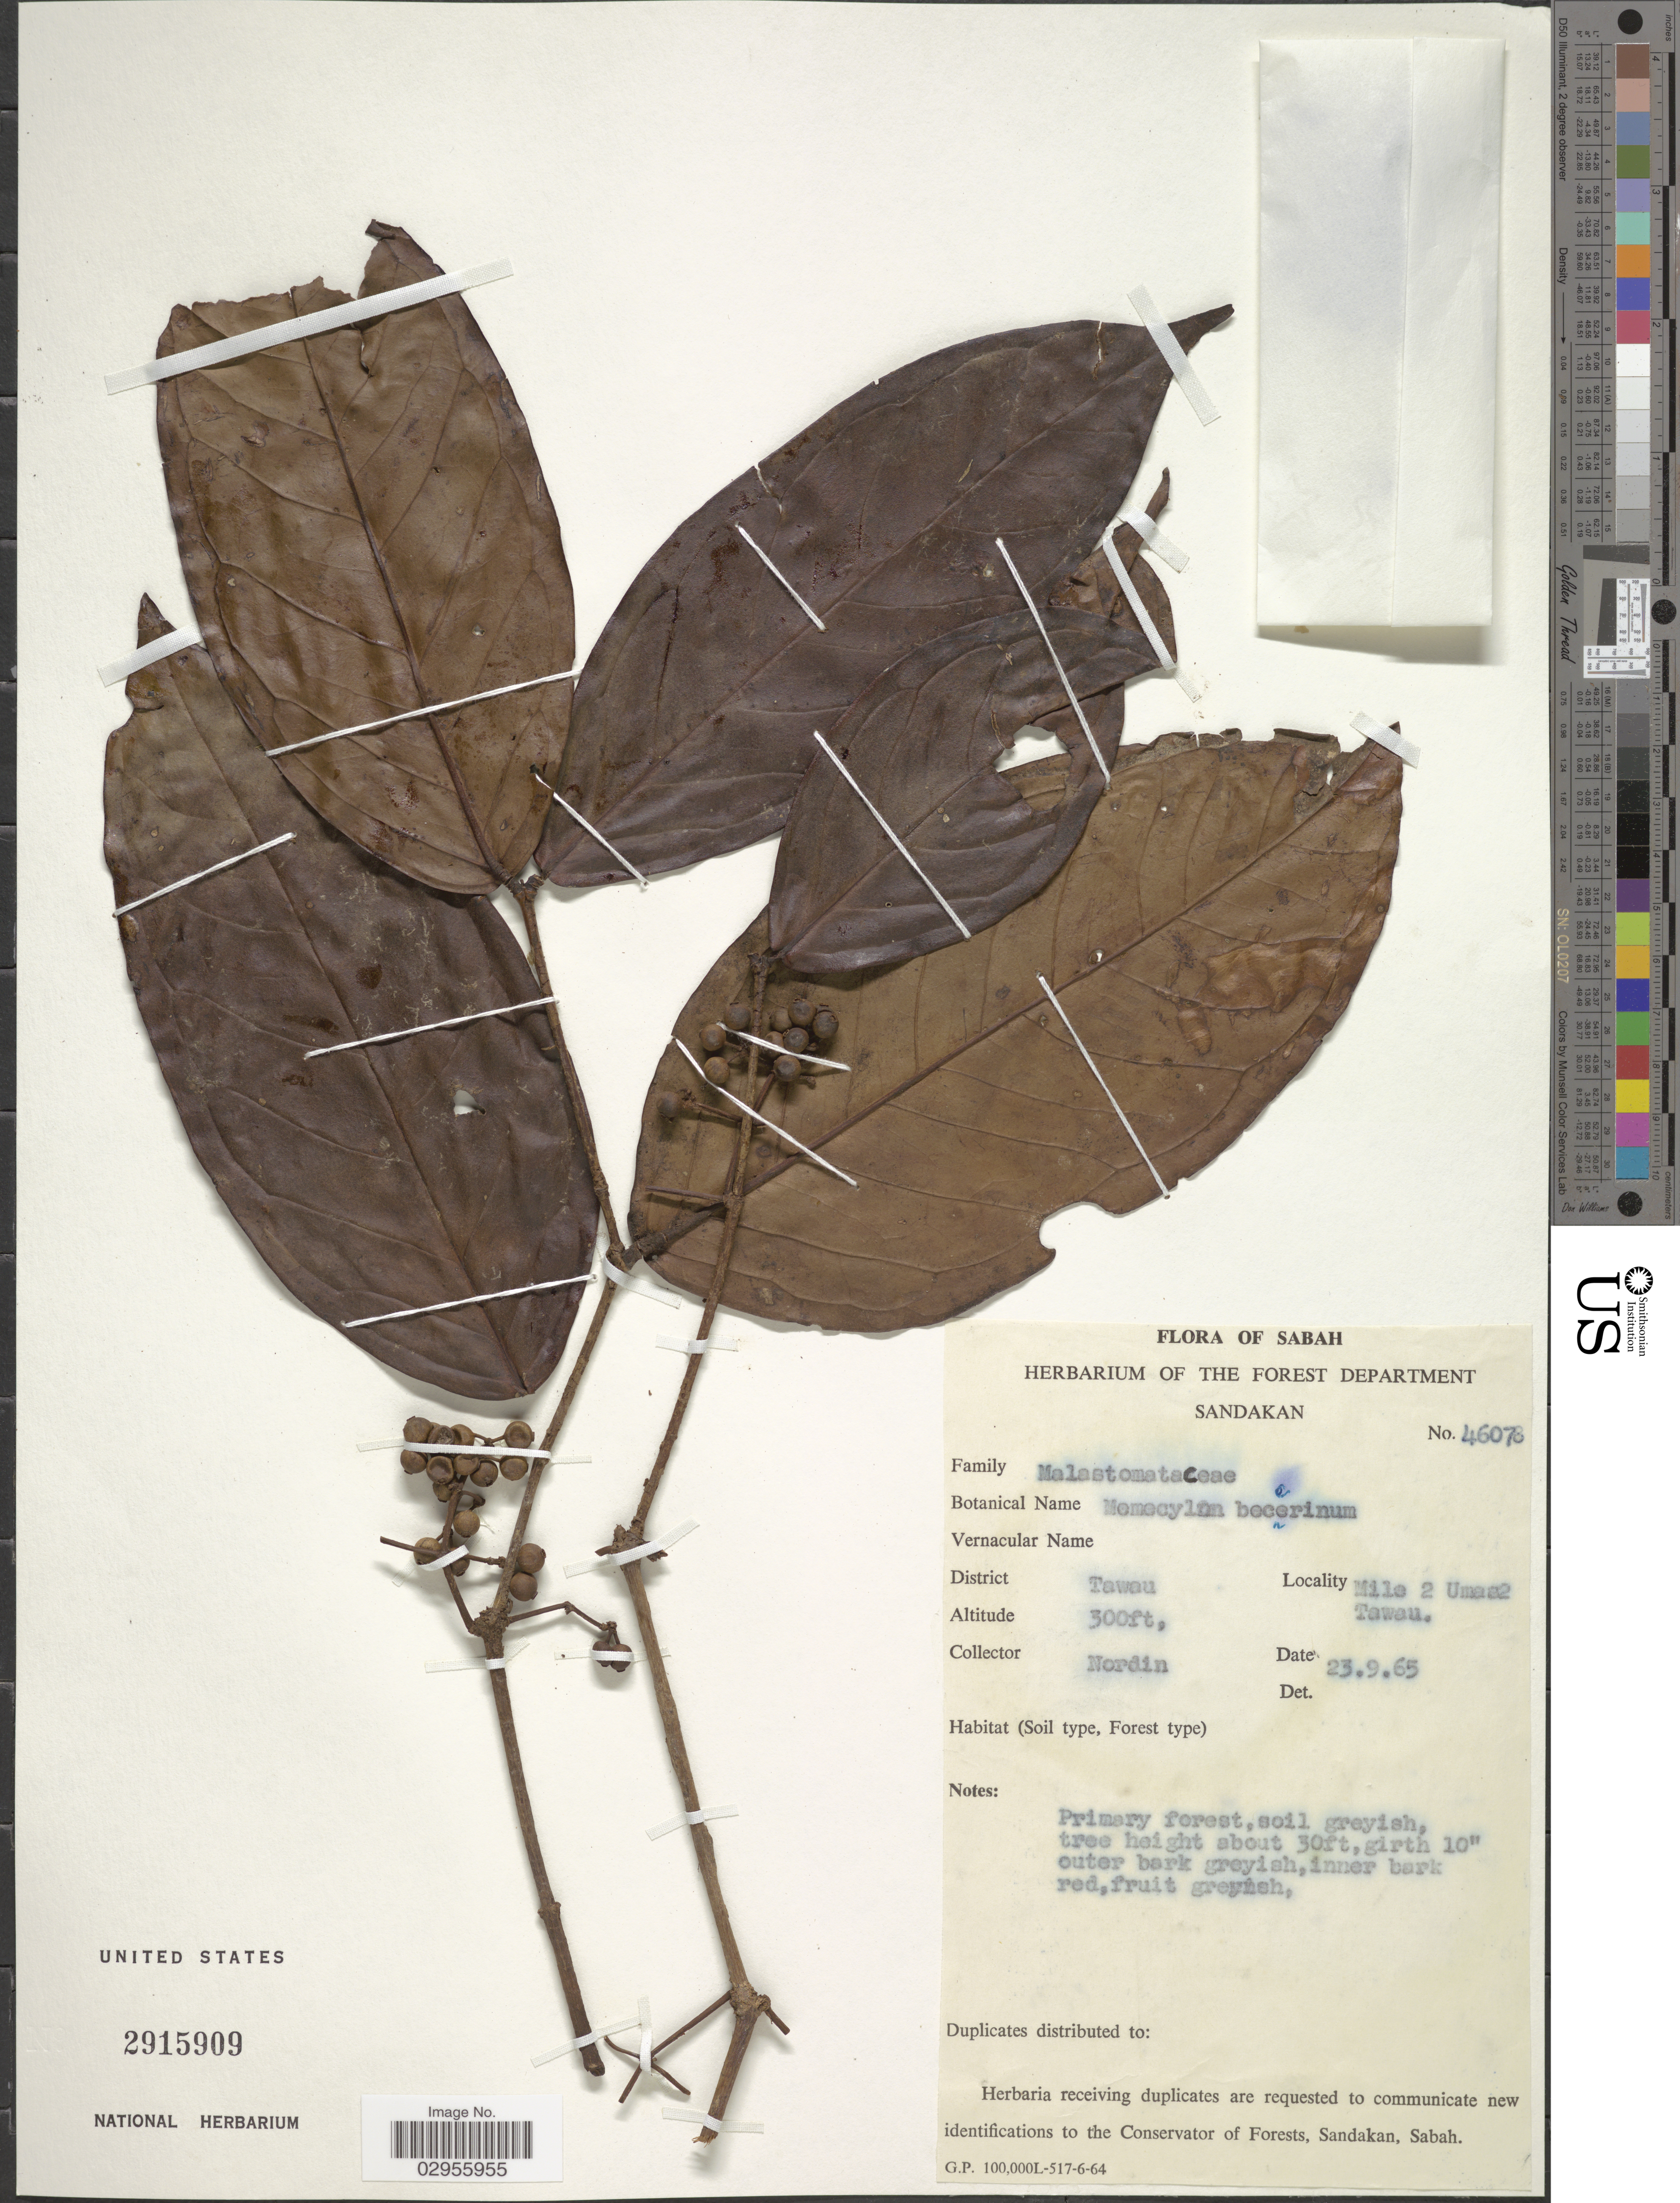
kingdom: Plantae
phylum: Tracheophyta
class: Magnoliopsida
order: Myrtales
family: Melastomataceae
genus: Memecylon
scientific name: Memecylon beccarianum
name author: Cogn.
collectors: -. Nordin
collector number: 46078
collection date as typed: Transcribed d/m/y: 23/9/65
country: Malaysia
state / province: Sabah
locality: District Tawau. Mile 2 Umaa2 [interpreted] Tawau.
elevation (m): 91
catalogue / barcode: US 2915909